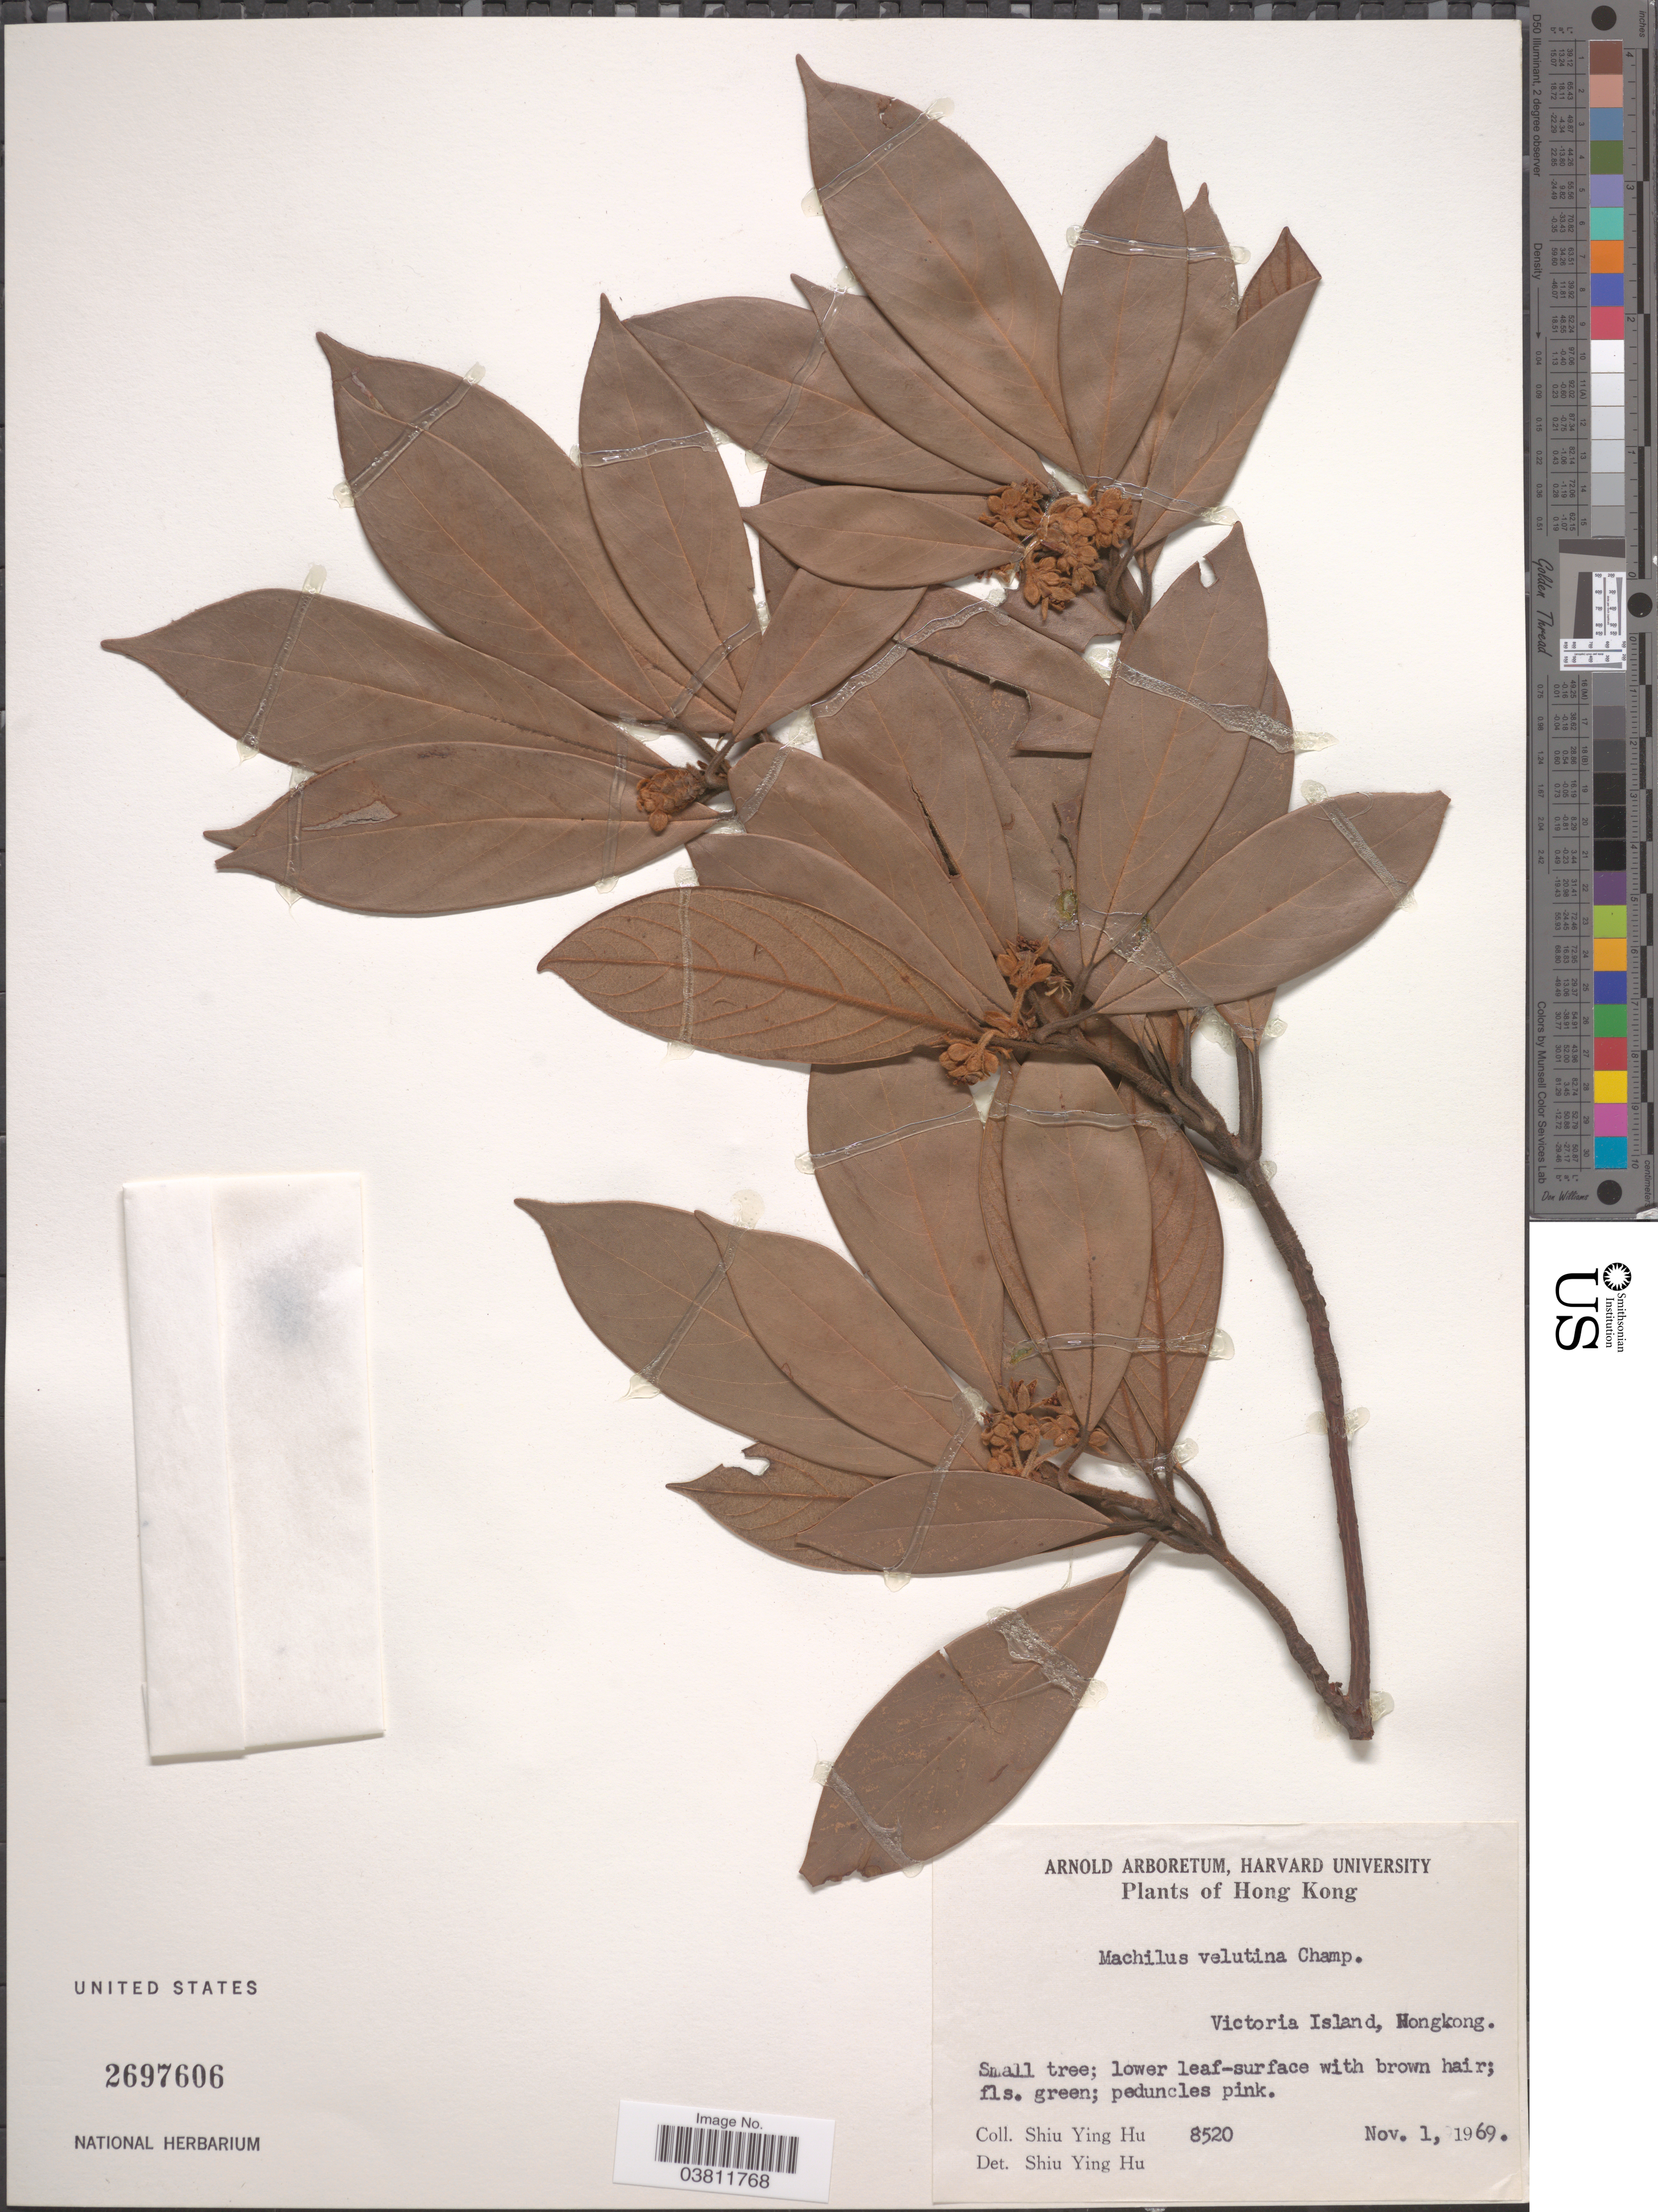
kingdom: Plantae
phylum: Tracheophyta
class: Magnoliopsida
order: Laurales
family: Lauraceae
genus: Machilus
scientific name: Machilus velutina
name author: Champ. ex Benth.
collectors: S. Y. Hu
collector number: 8520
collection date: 1969-11-01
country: China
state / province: Hong Kong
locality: Victoria Island, Mongkong.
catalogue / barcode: US 2697606